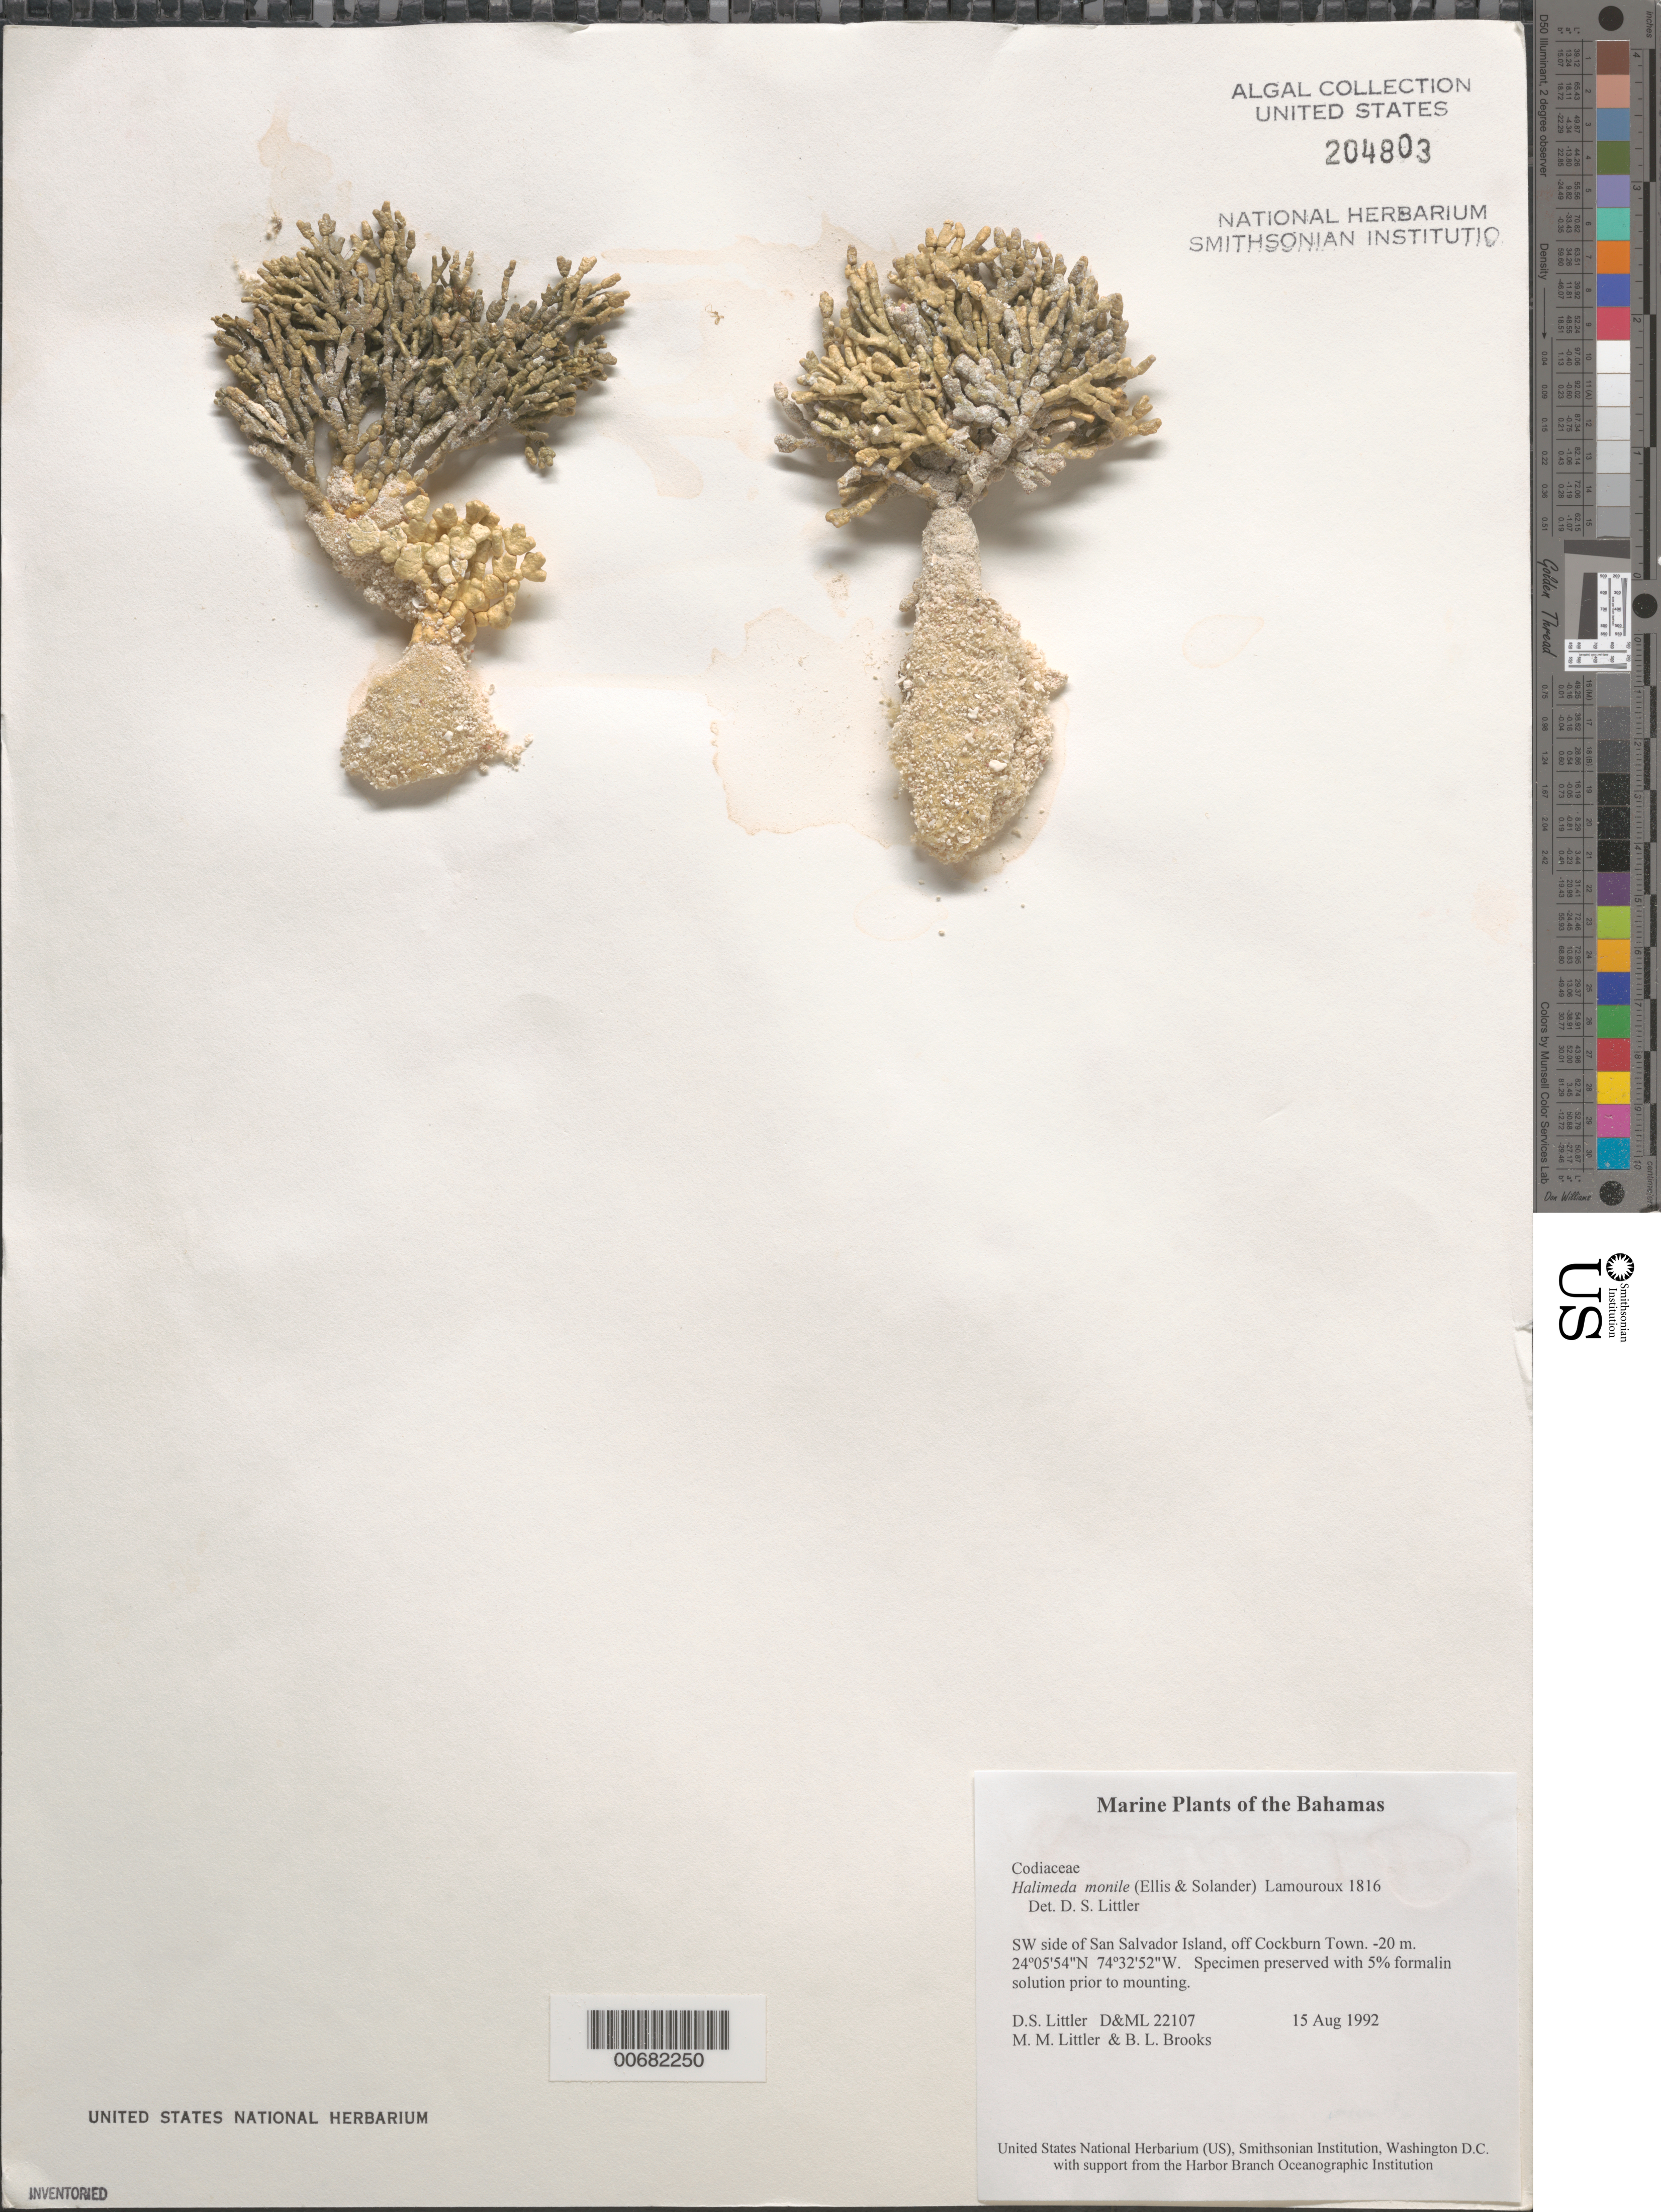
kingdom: Plantae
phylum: Chlorophyta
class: Ulvophyceae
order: Bryopsidales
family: Halimedaceae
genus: Halimeda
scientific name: Halimeda monile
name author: (J. Ellis & Sol.) J.V.Lamouroux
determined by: Littler, D. S.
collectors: D. S. Littler, M. M. Littler & B. Brooks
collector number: D&ML 22107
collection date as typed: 15 Aug 1992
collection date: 1992-08-15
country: Bahamas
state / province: San Salvador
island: San Salvador Island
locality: Off Cockburn Town, southwest side of island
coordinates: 24 05' 54" N, 74 32' 52" W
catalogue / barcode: US 204803